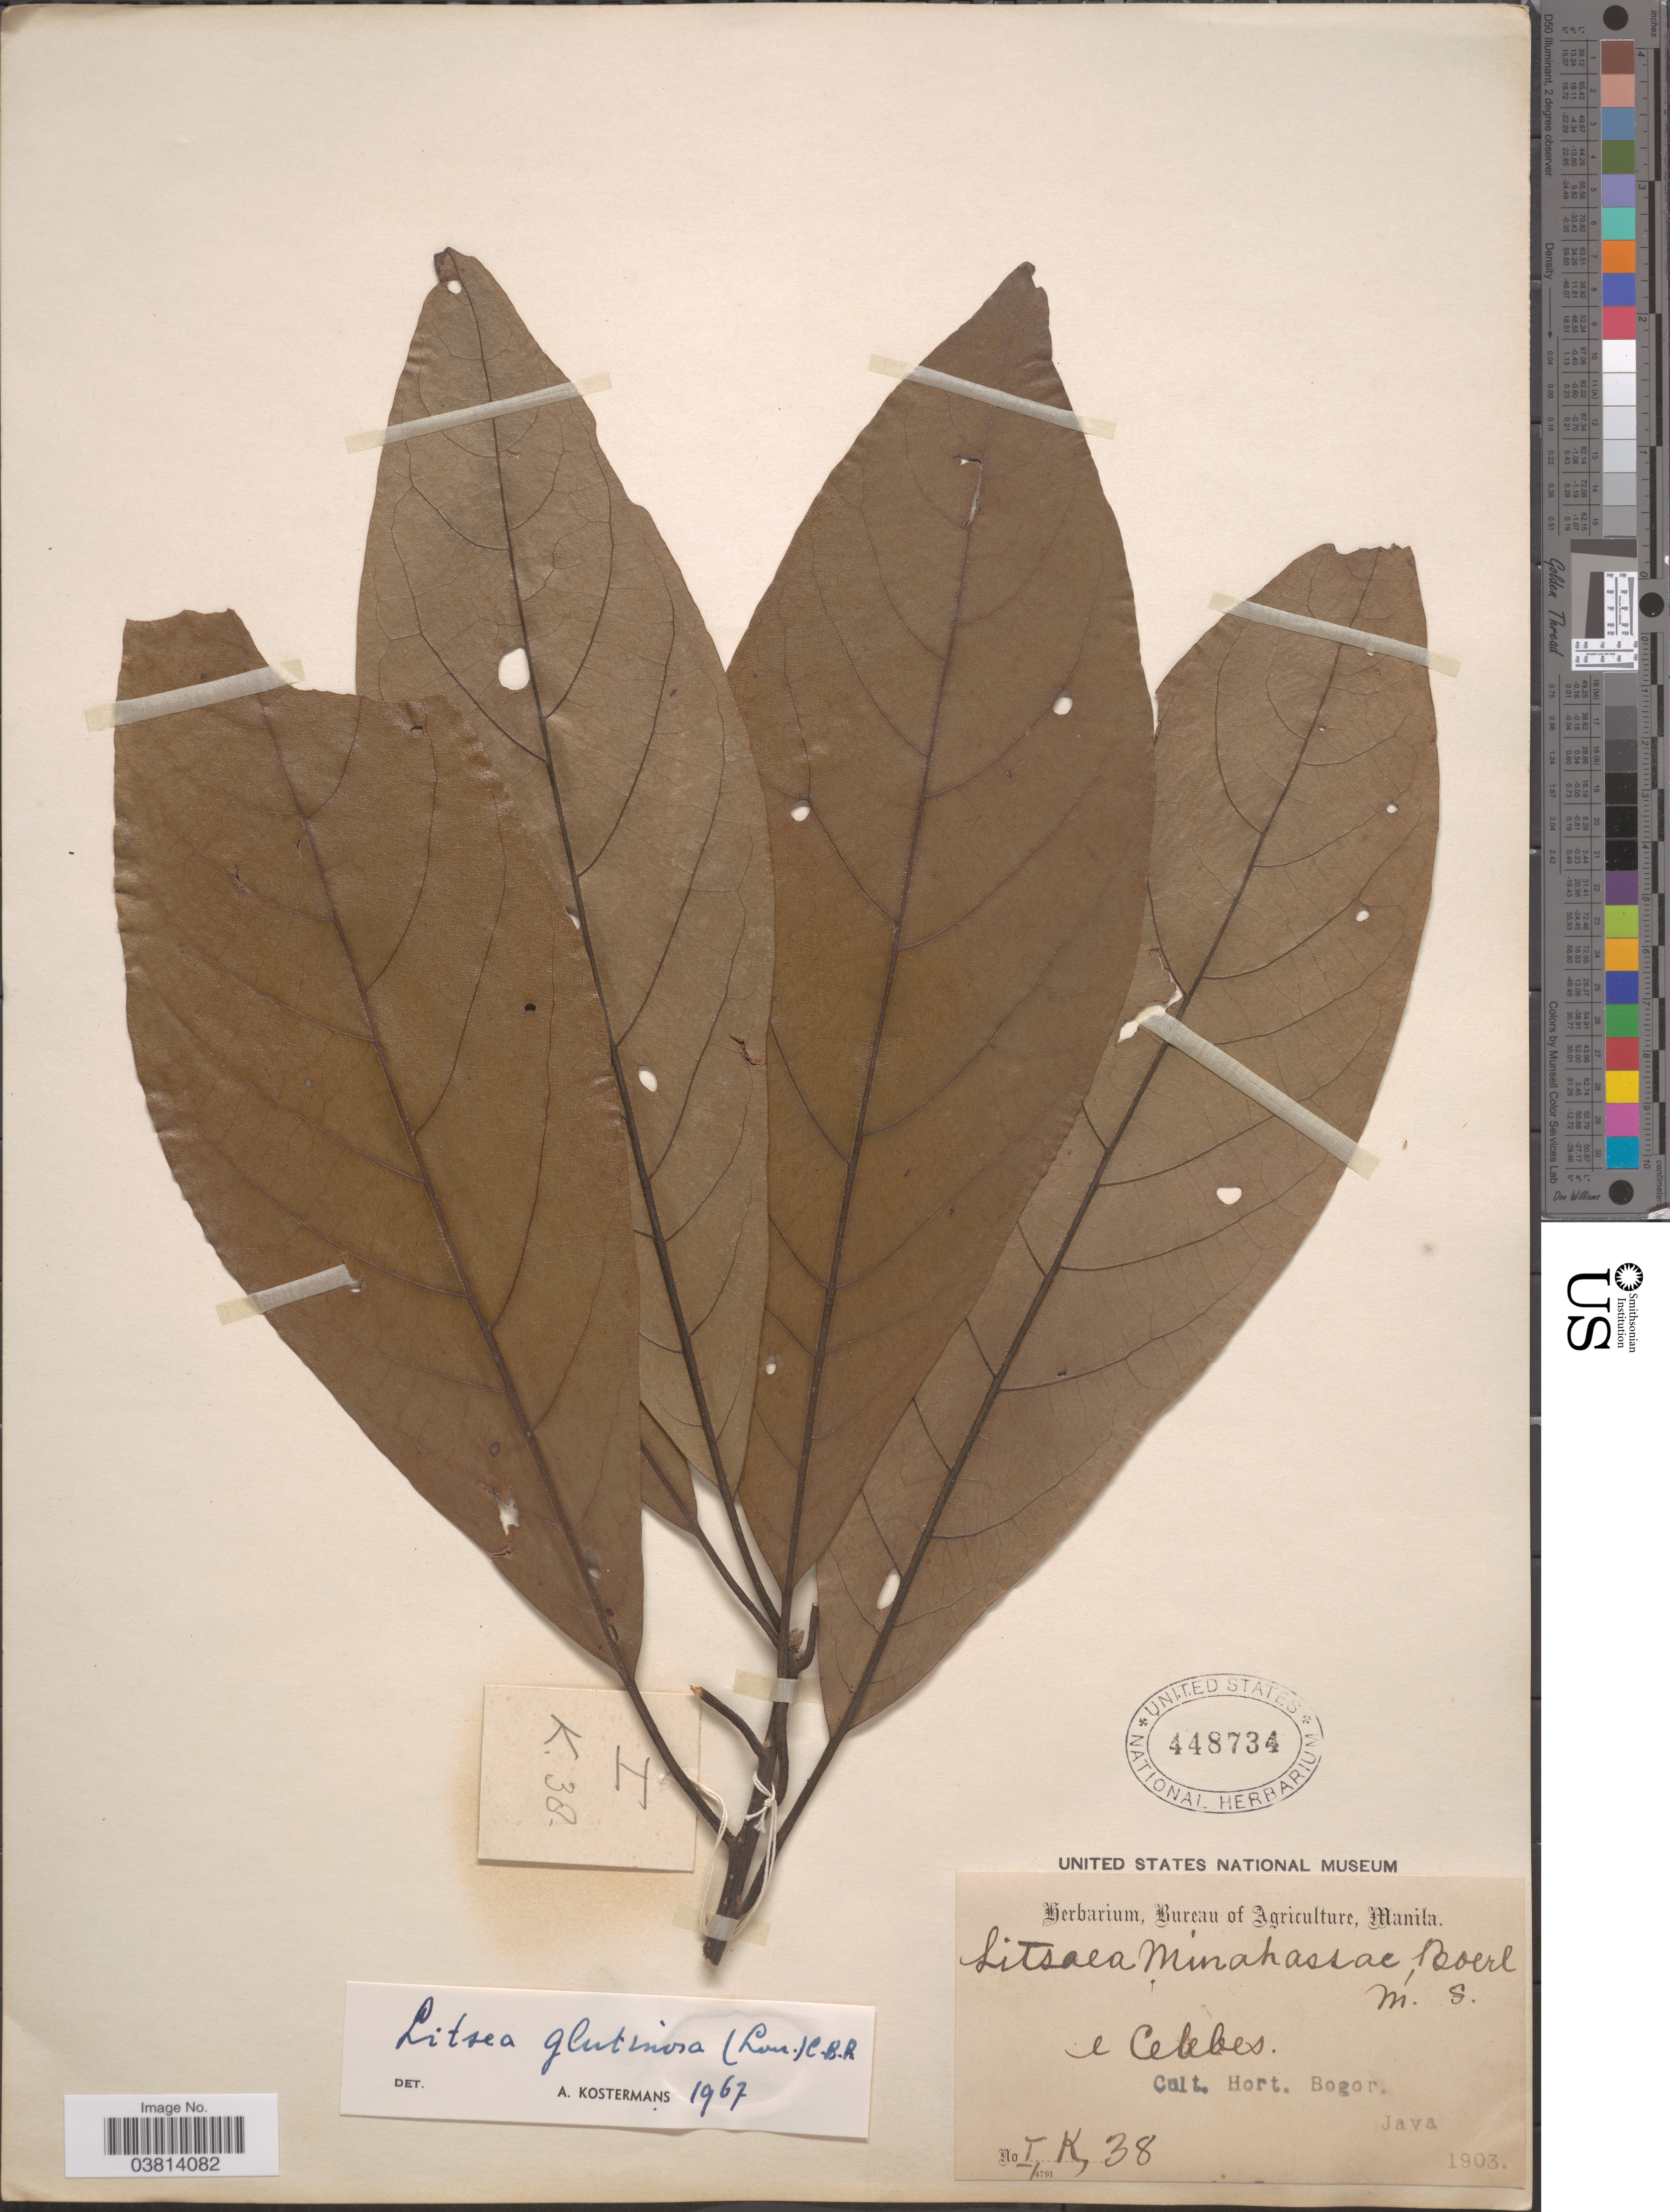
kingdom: Plantae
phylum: Tracheophyta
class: Magnoliopsida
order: Laurales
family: Lauraceae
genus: Litsea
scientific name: Litsea glutinosa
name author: (Lour.) C.B. Rob.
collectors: Ex herb. Bureau of Agriculture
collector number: IK38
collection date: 1903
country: Indonesia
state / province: Java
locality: Celebes, Cult. Hort. Bogor. Java.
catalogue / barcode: US 448734